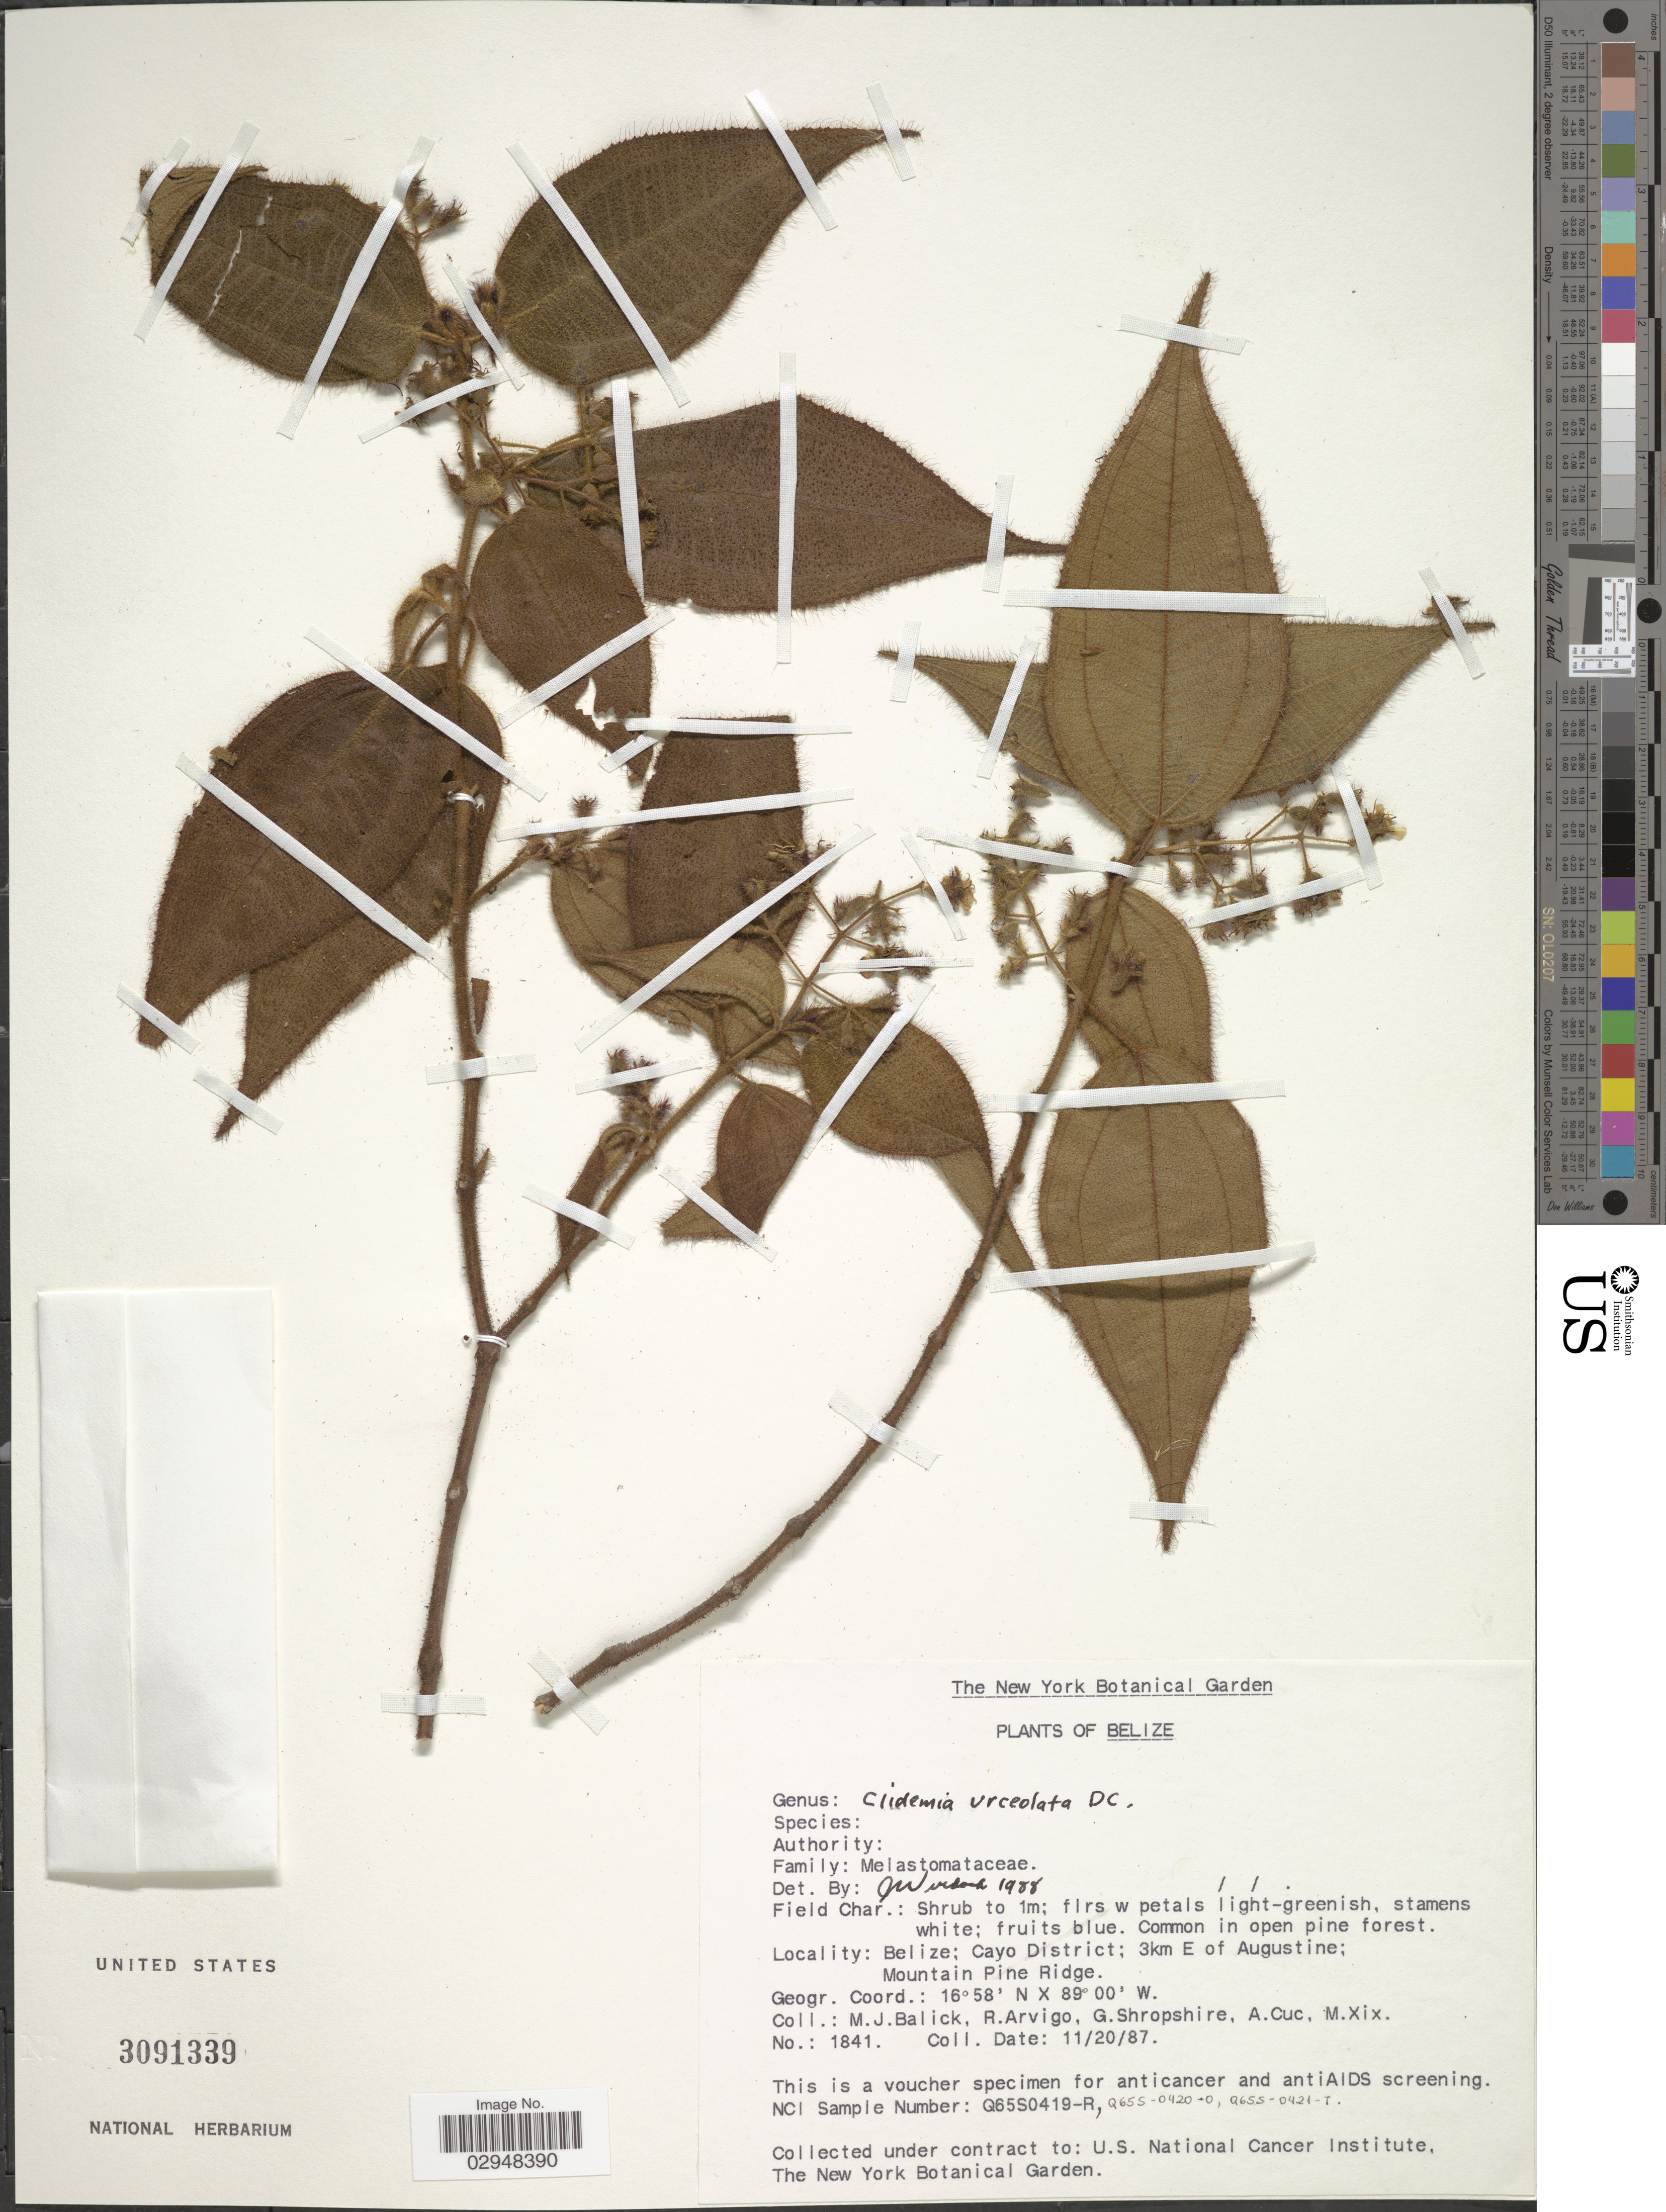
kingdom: Plantae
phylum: Tracheophyta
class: Magnoliopsida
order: Myrtales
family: Melastomataceae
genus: Clidemia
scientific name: Clidemia urceolata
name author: DC.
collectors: M. J. Balick, R. Arvigo, G. Shropshire, A. Cuc & M. Xix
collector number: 1841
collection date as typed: Transcribed d/m/y: 20/11/87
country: Belize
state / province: Cayo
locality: Cayo District; 3km E of Augustine, Mountain Pine Ridge.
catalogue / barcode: US 3091339